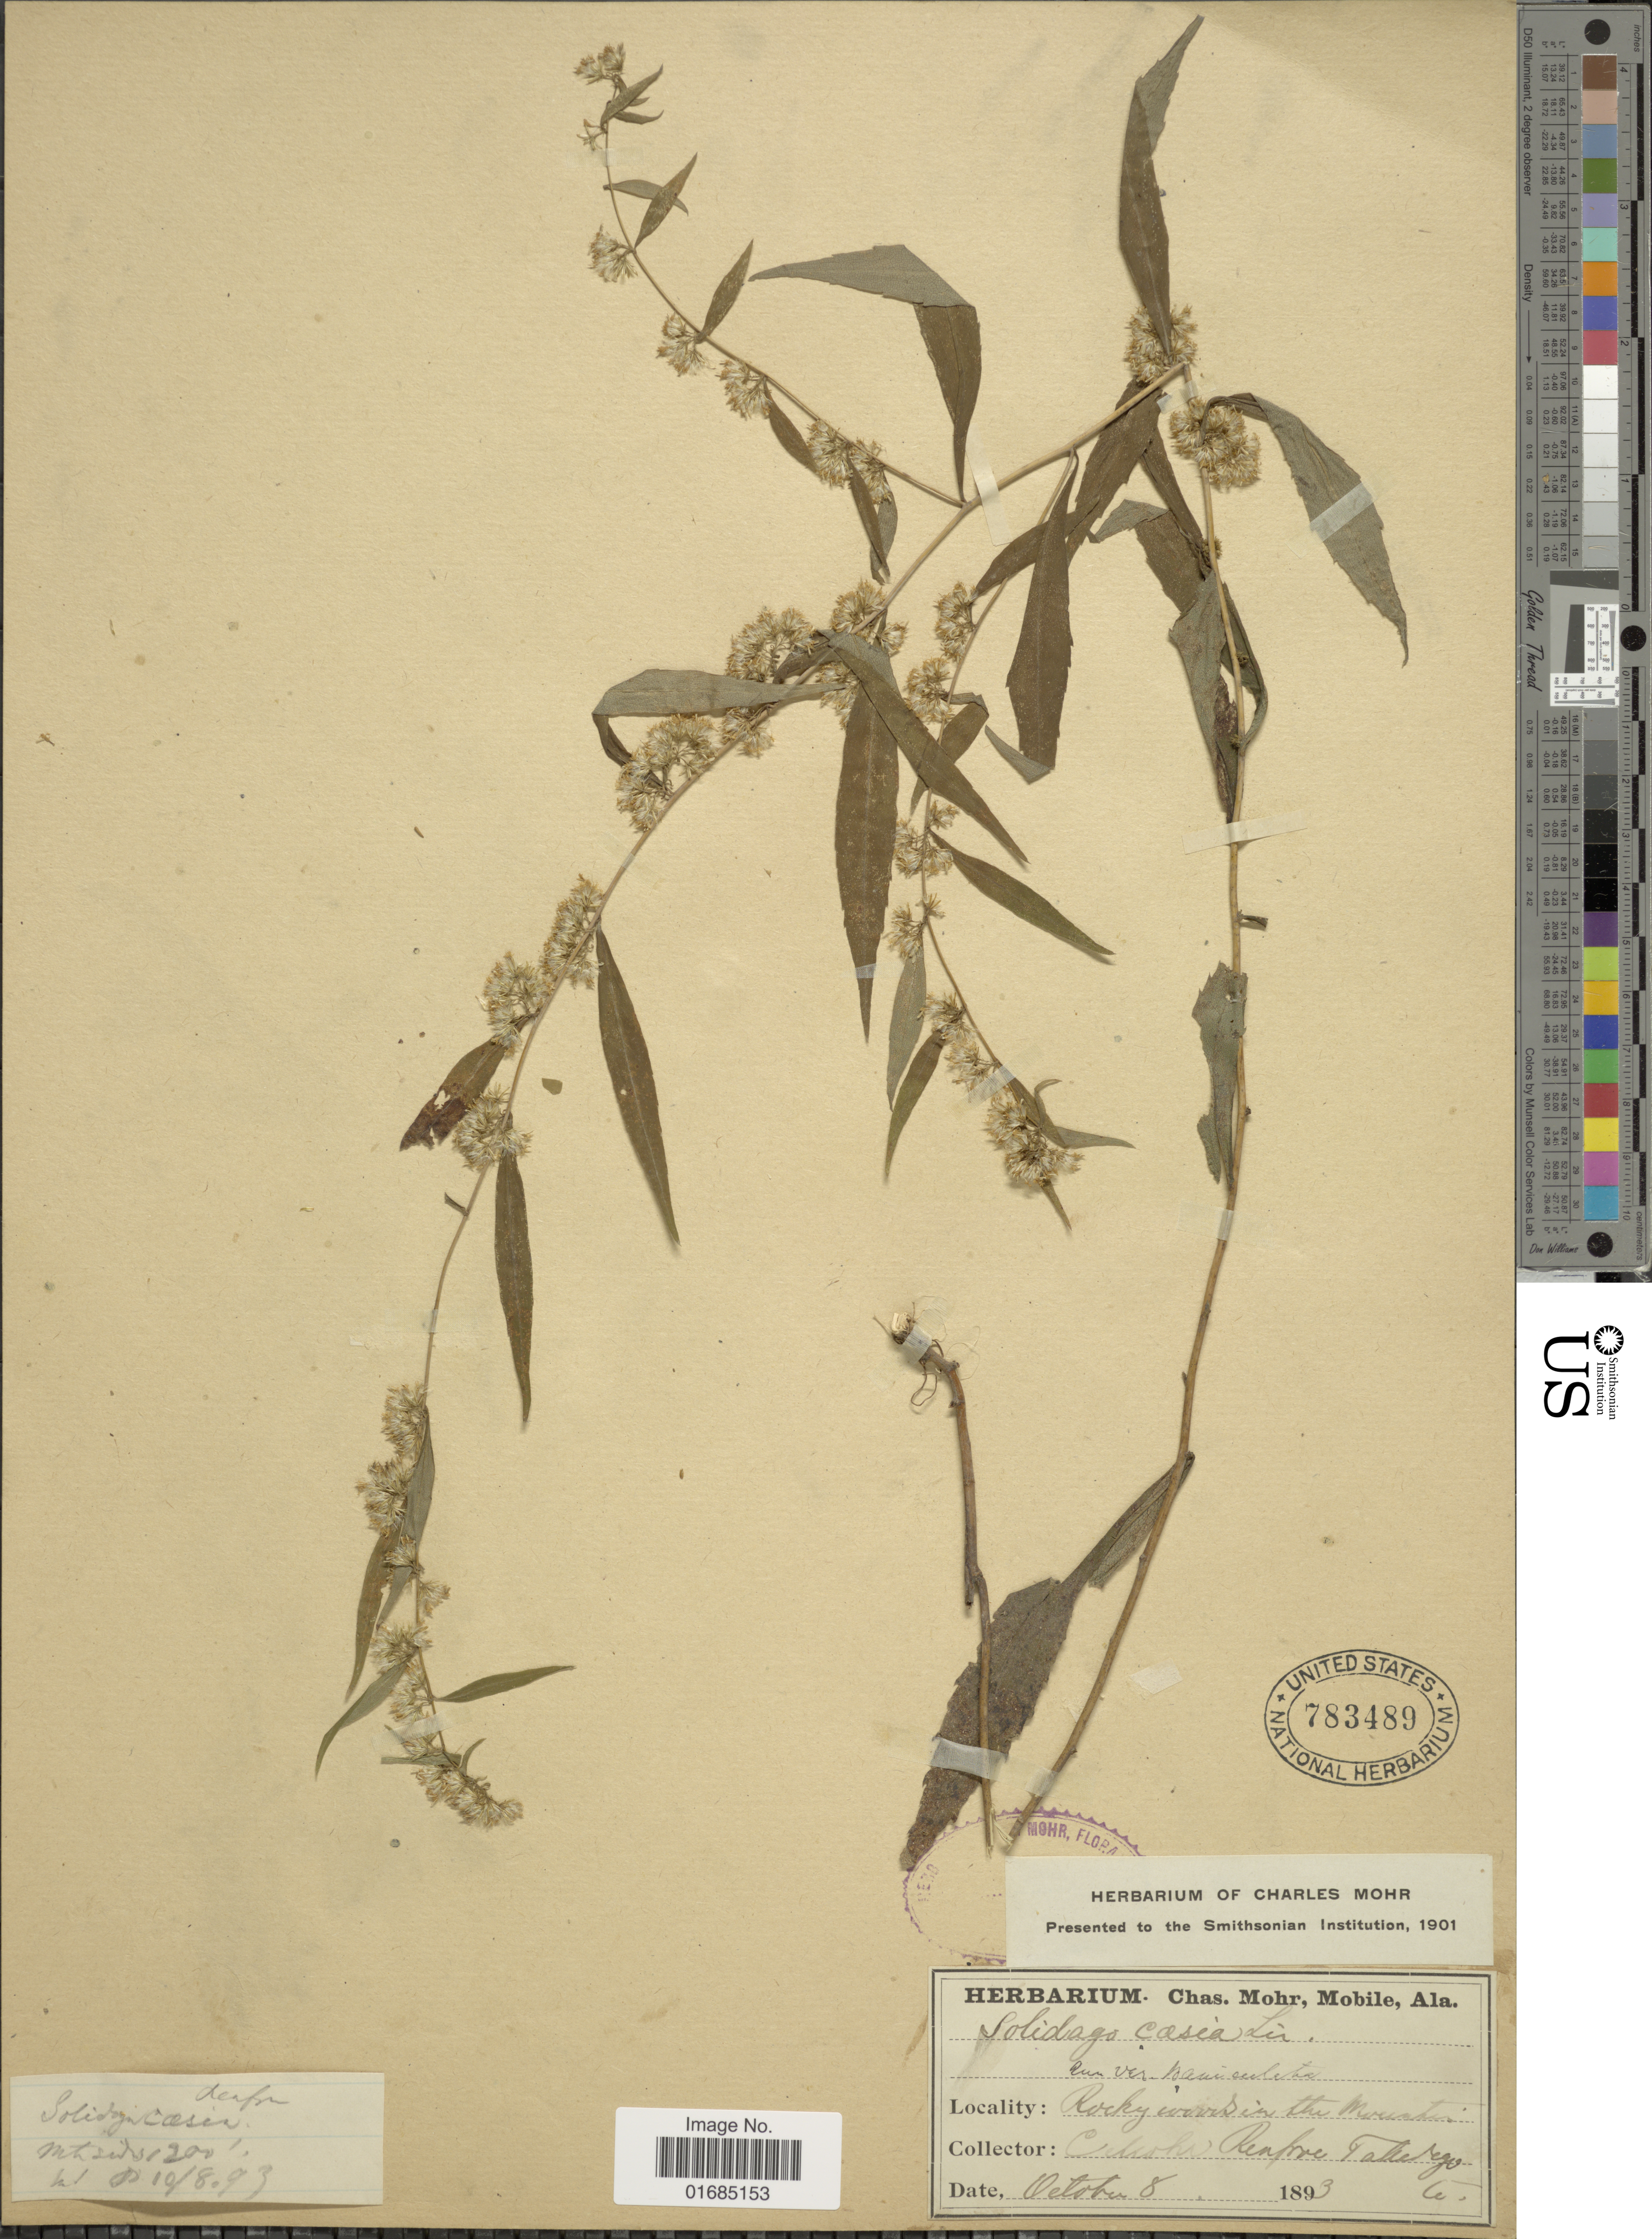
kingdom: Plantae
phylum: Tracheophyta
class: Magnoliopsida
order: Asterales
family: Asteraceae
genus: Solidago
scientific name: Solidago caesia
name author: L.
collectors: C. Mohr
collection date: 1893-10-08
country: United States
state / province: Alabama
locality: Rocky woods in the Mountain. Renfroe, Talladega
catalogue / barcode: US 783489